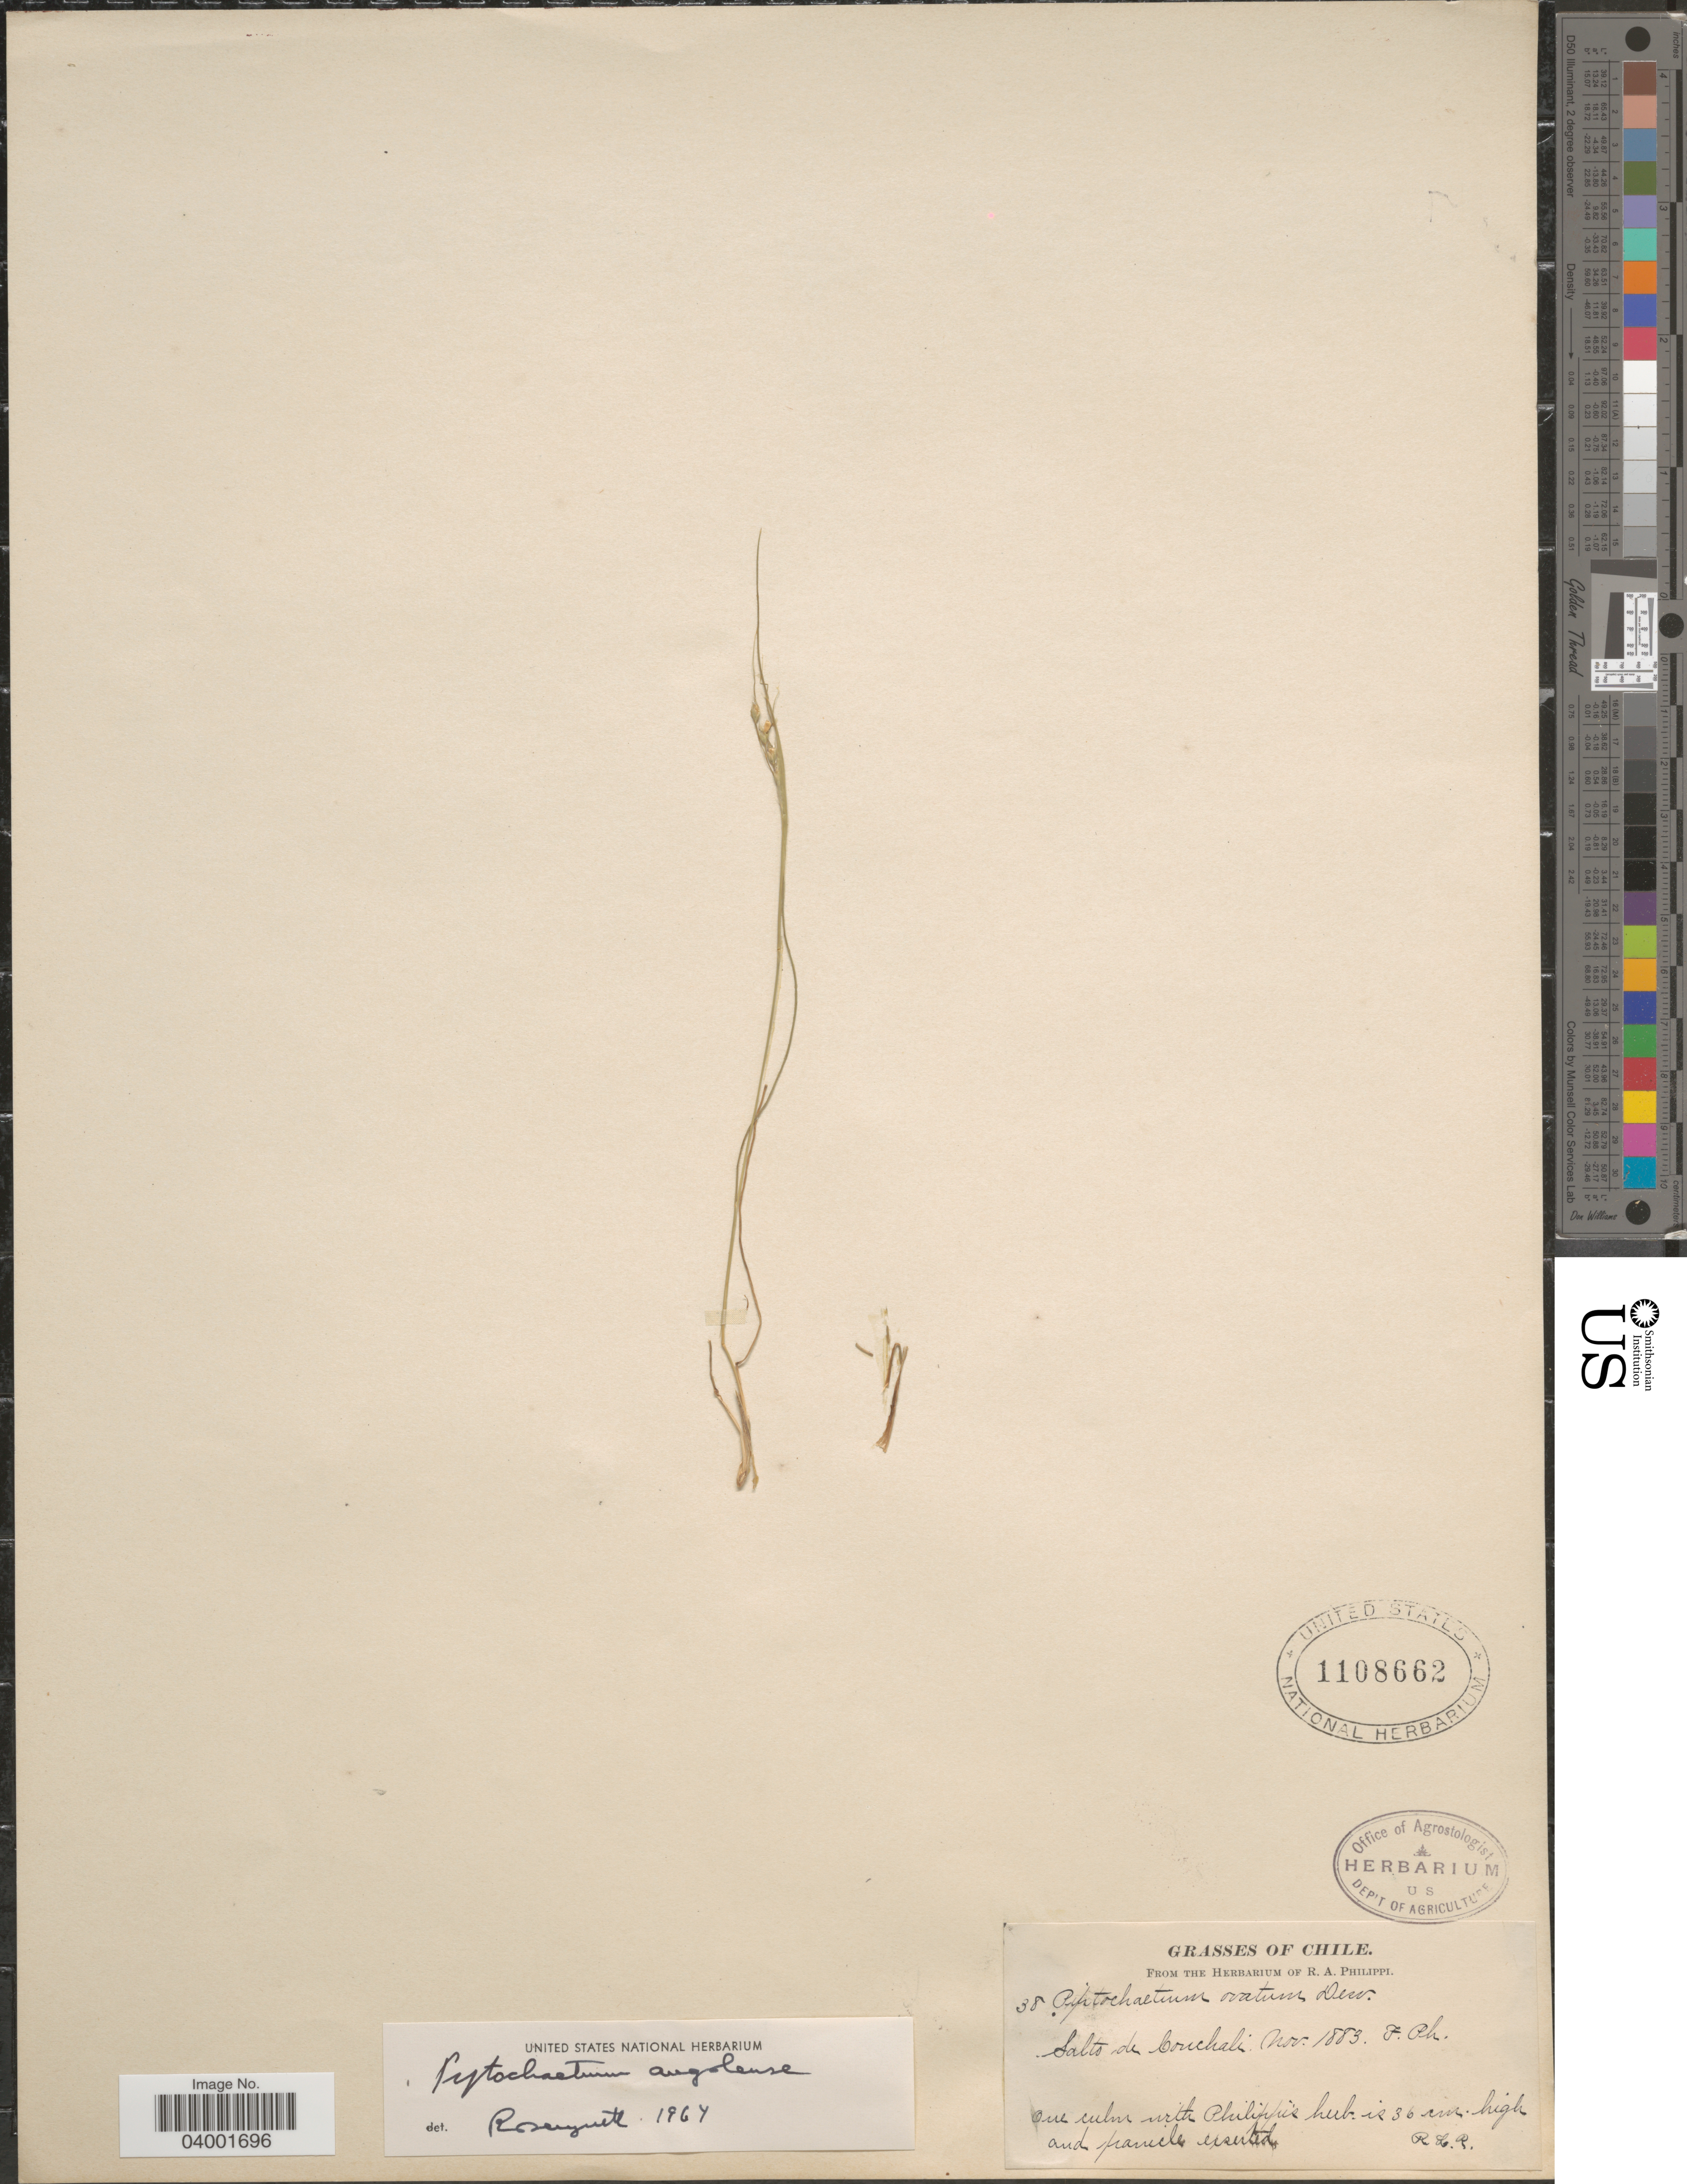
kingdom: Plantae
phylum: Tracheophyta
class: Liliopsida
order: Poales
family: Poaceae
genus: Piptochaetium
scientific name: Piptochaetium angolense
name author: Phil.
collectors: R. A. Philippi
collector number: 38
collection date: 1883-11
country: Chile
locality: Salto de Couchali.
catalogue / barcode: US 1108662